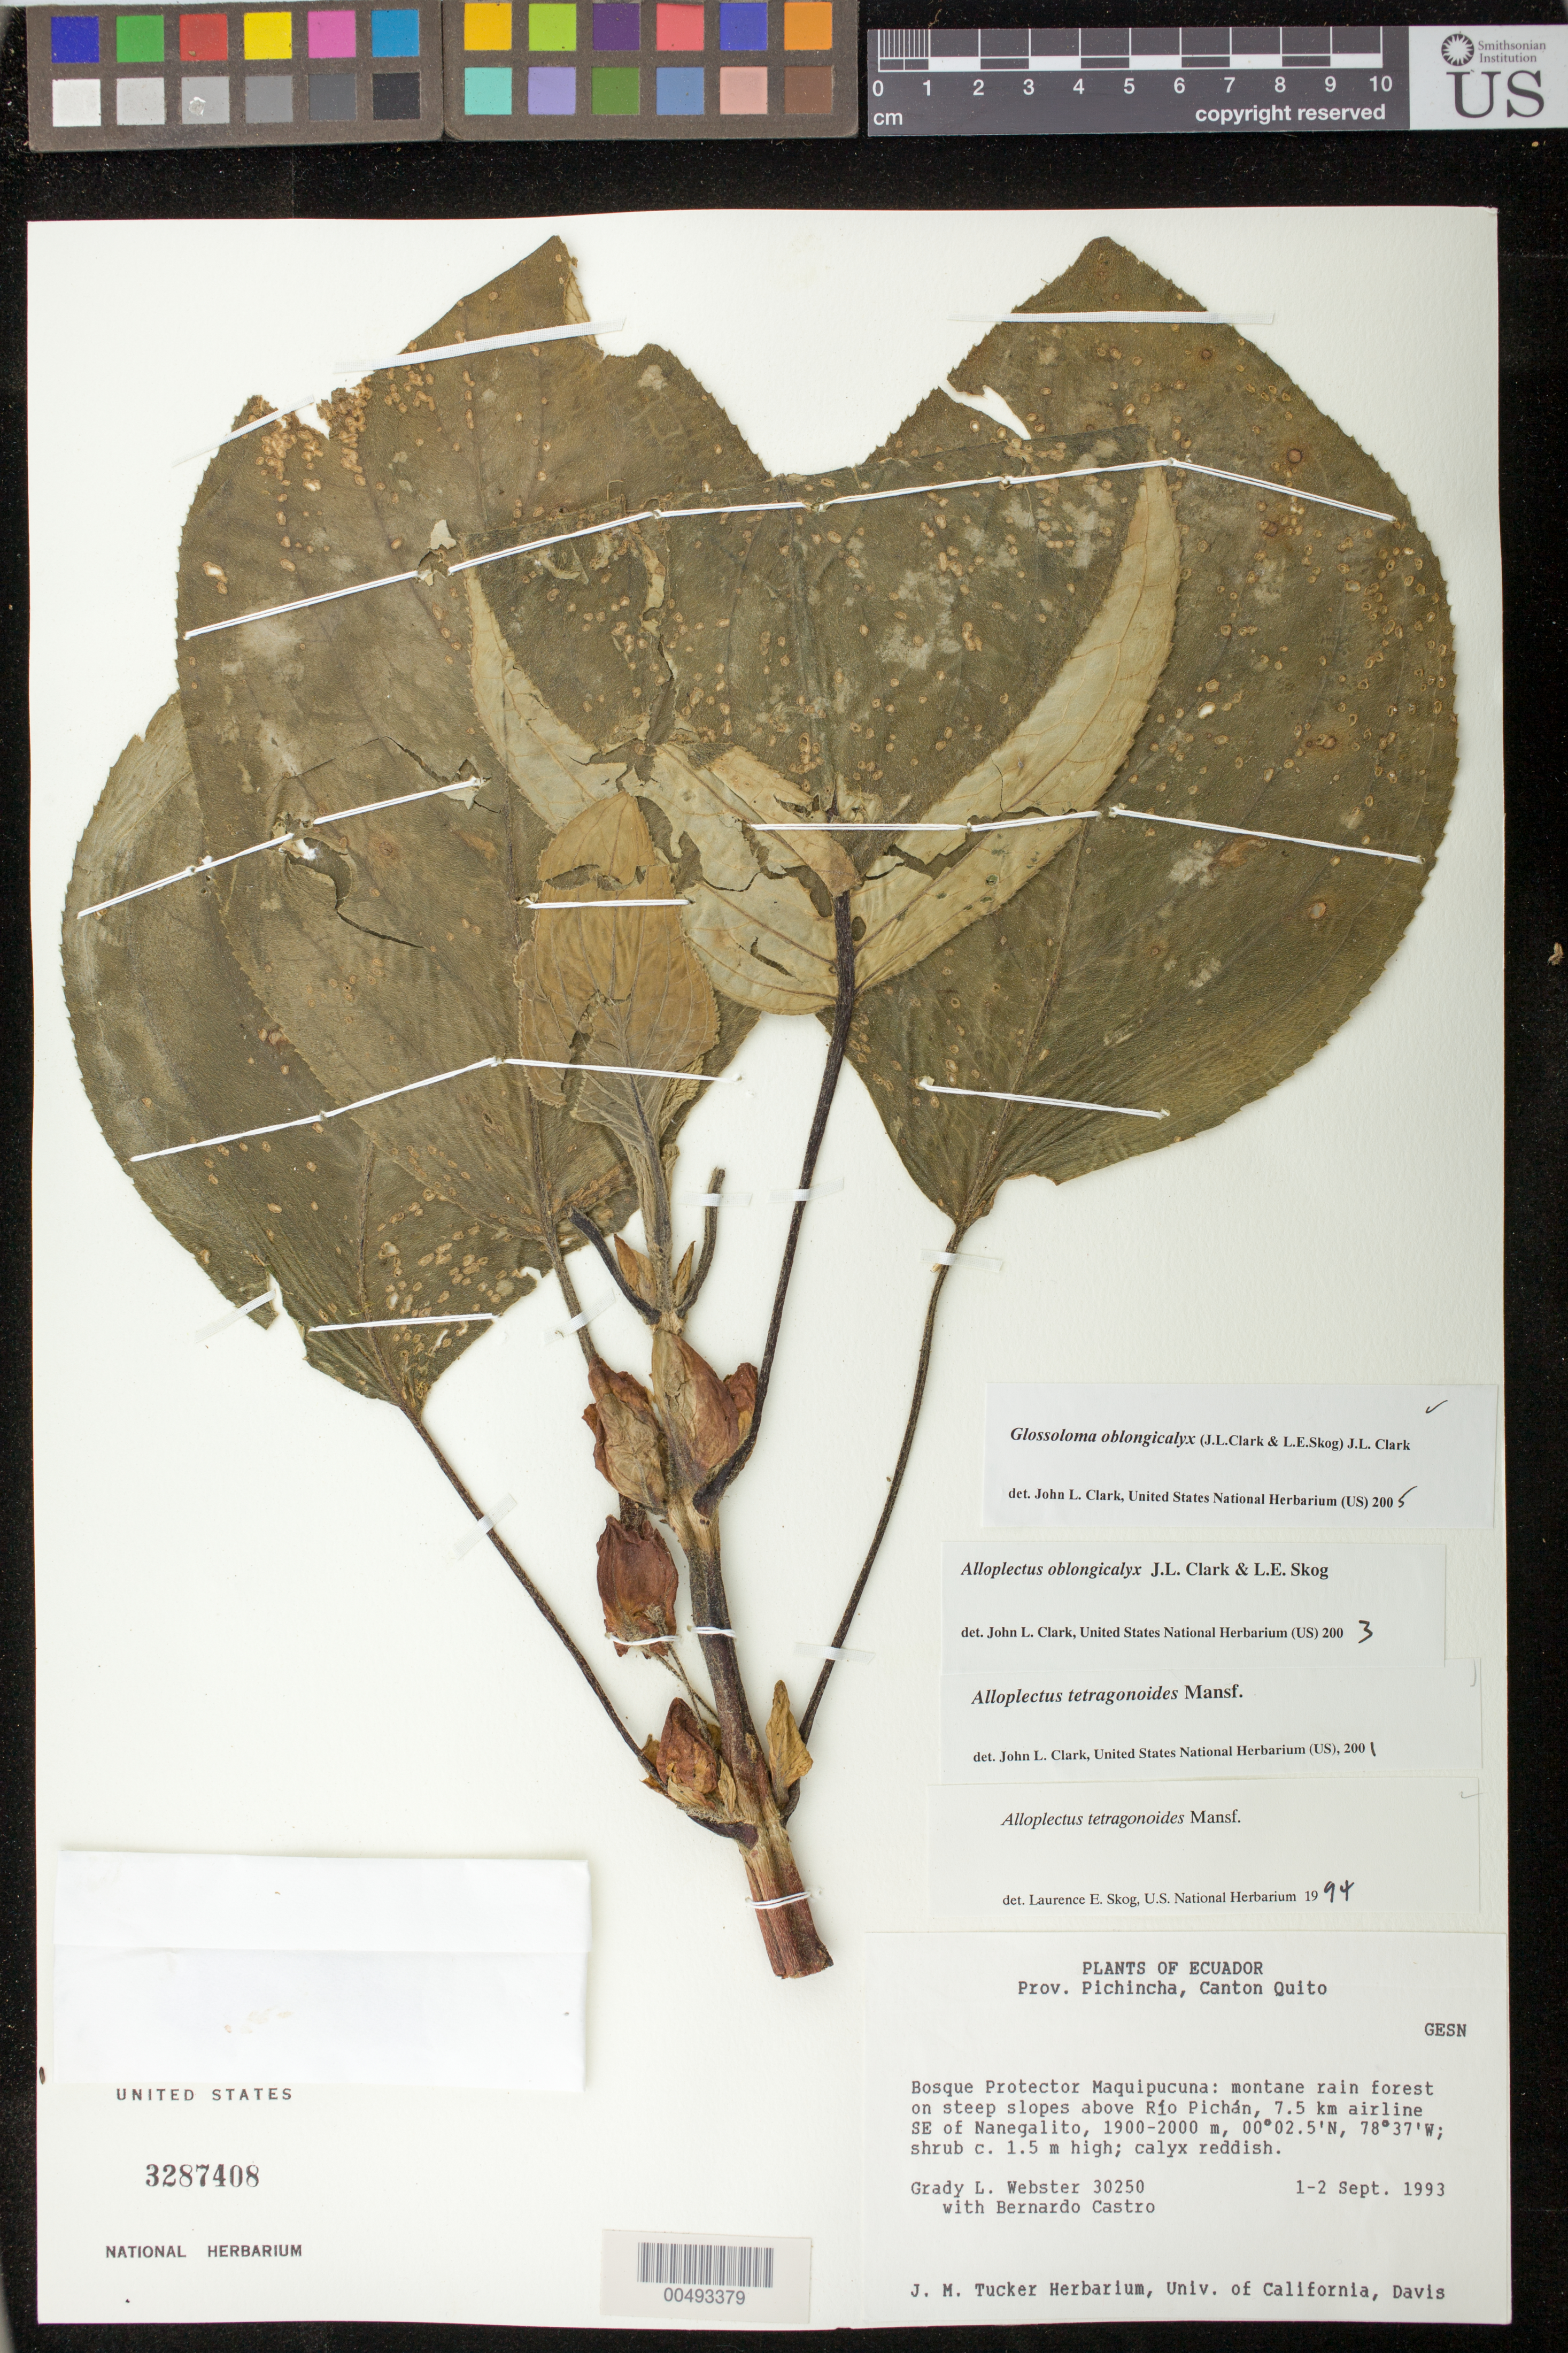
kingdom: Plantae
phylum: Tracheophyta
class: Magnoliopsida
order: Lamiales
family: Gesneriaceae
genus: Glossoloma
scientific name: Glossoloma oblongicalyx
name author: (J.L. Clark & L.E. Skog) J.L. Clark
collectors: G. L. Webster & B. Castro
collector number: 30250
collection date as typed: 1-2 Sep 1993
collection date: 1993-09-01/1993-09-02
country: Ecuador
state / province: Pichincha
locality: Canton Quito, Bosque Protector Maquipucuna: above Río Pichán, 7.5 km airline SE of Nanegalito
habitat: Montane rain forest on steep slopes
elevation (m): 1900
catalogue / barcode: US 3287408